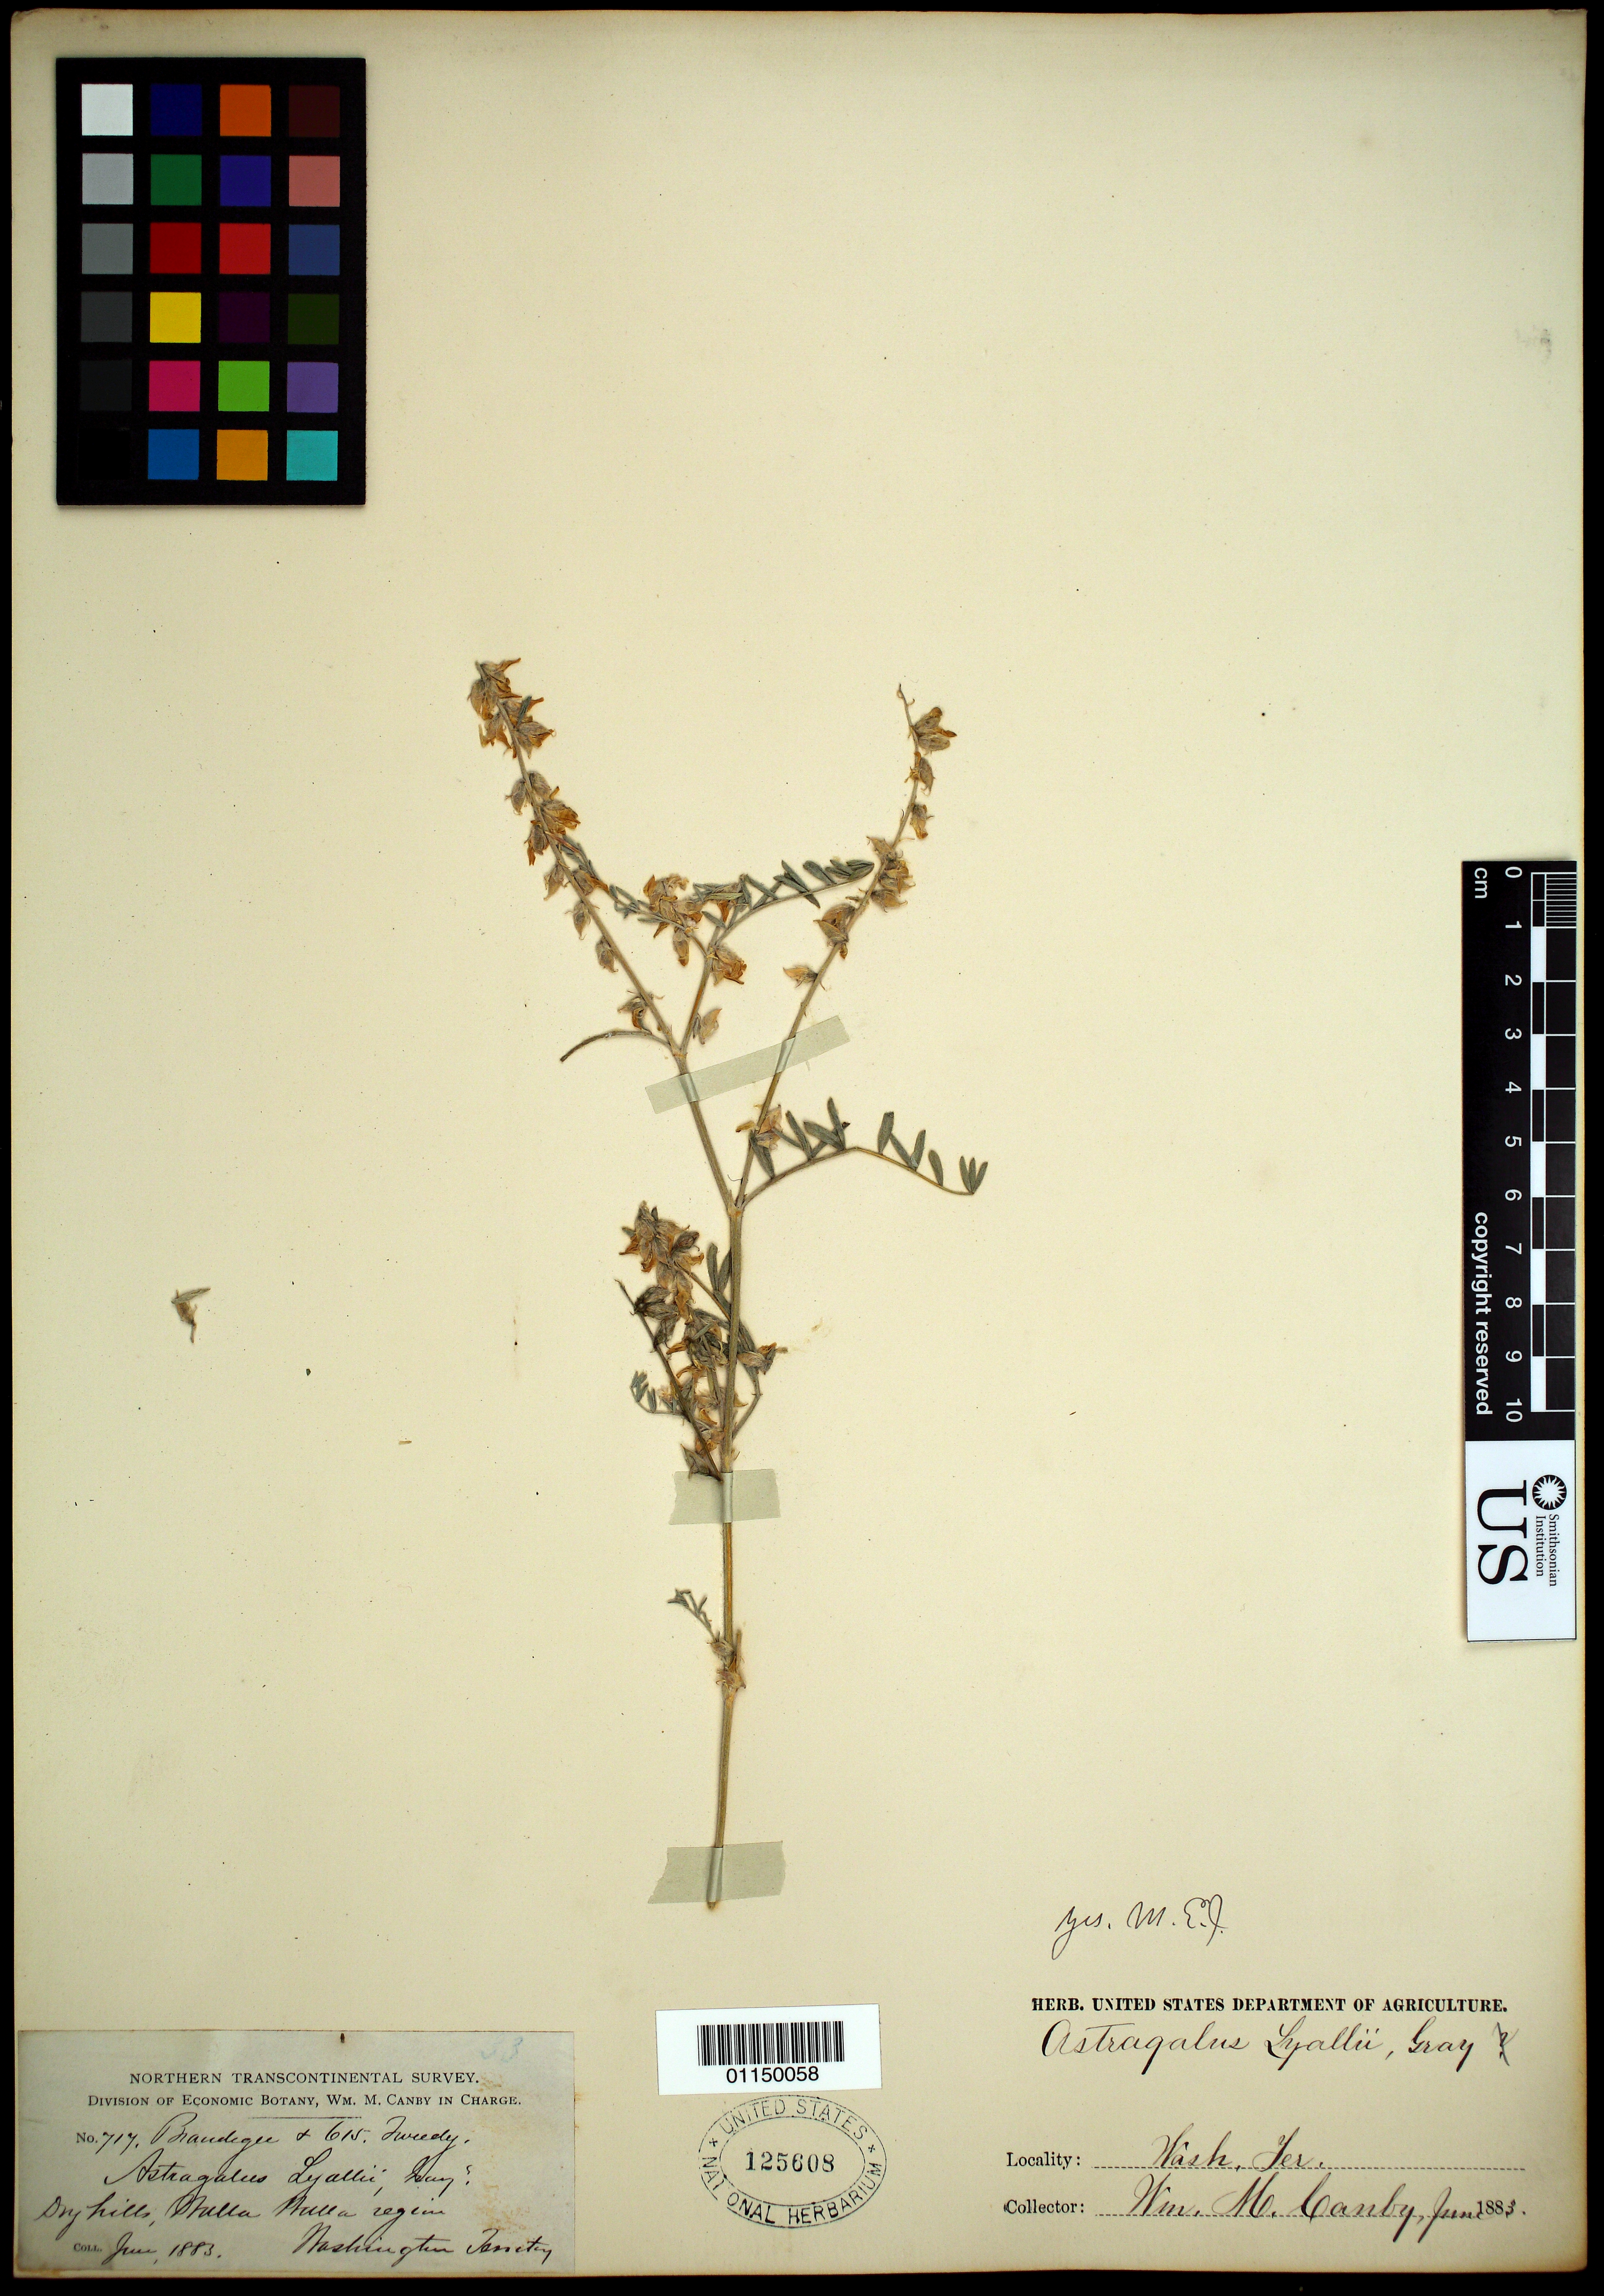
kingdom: Plantae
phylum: Tracheophyta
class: Magnoliopsida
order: Fabales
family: Fabaceae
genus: Astragalus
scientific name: Astragalus lyallii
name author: A. Gray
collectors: W. M. Canby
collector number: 717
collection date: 1883-06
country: United States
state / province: Washington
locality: Hulla Hulla region, Washington Ter.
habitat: Dry hills.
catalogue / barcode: US 125608